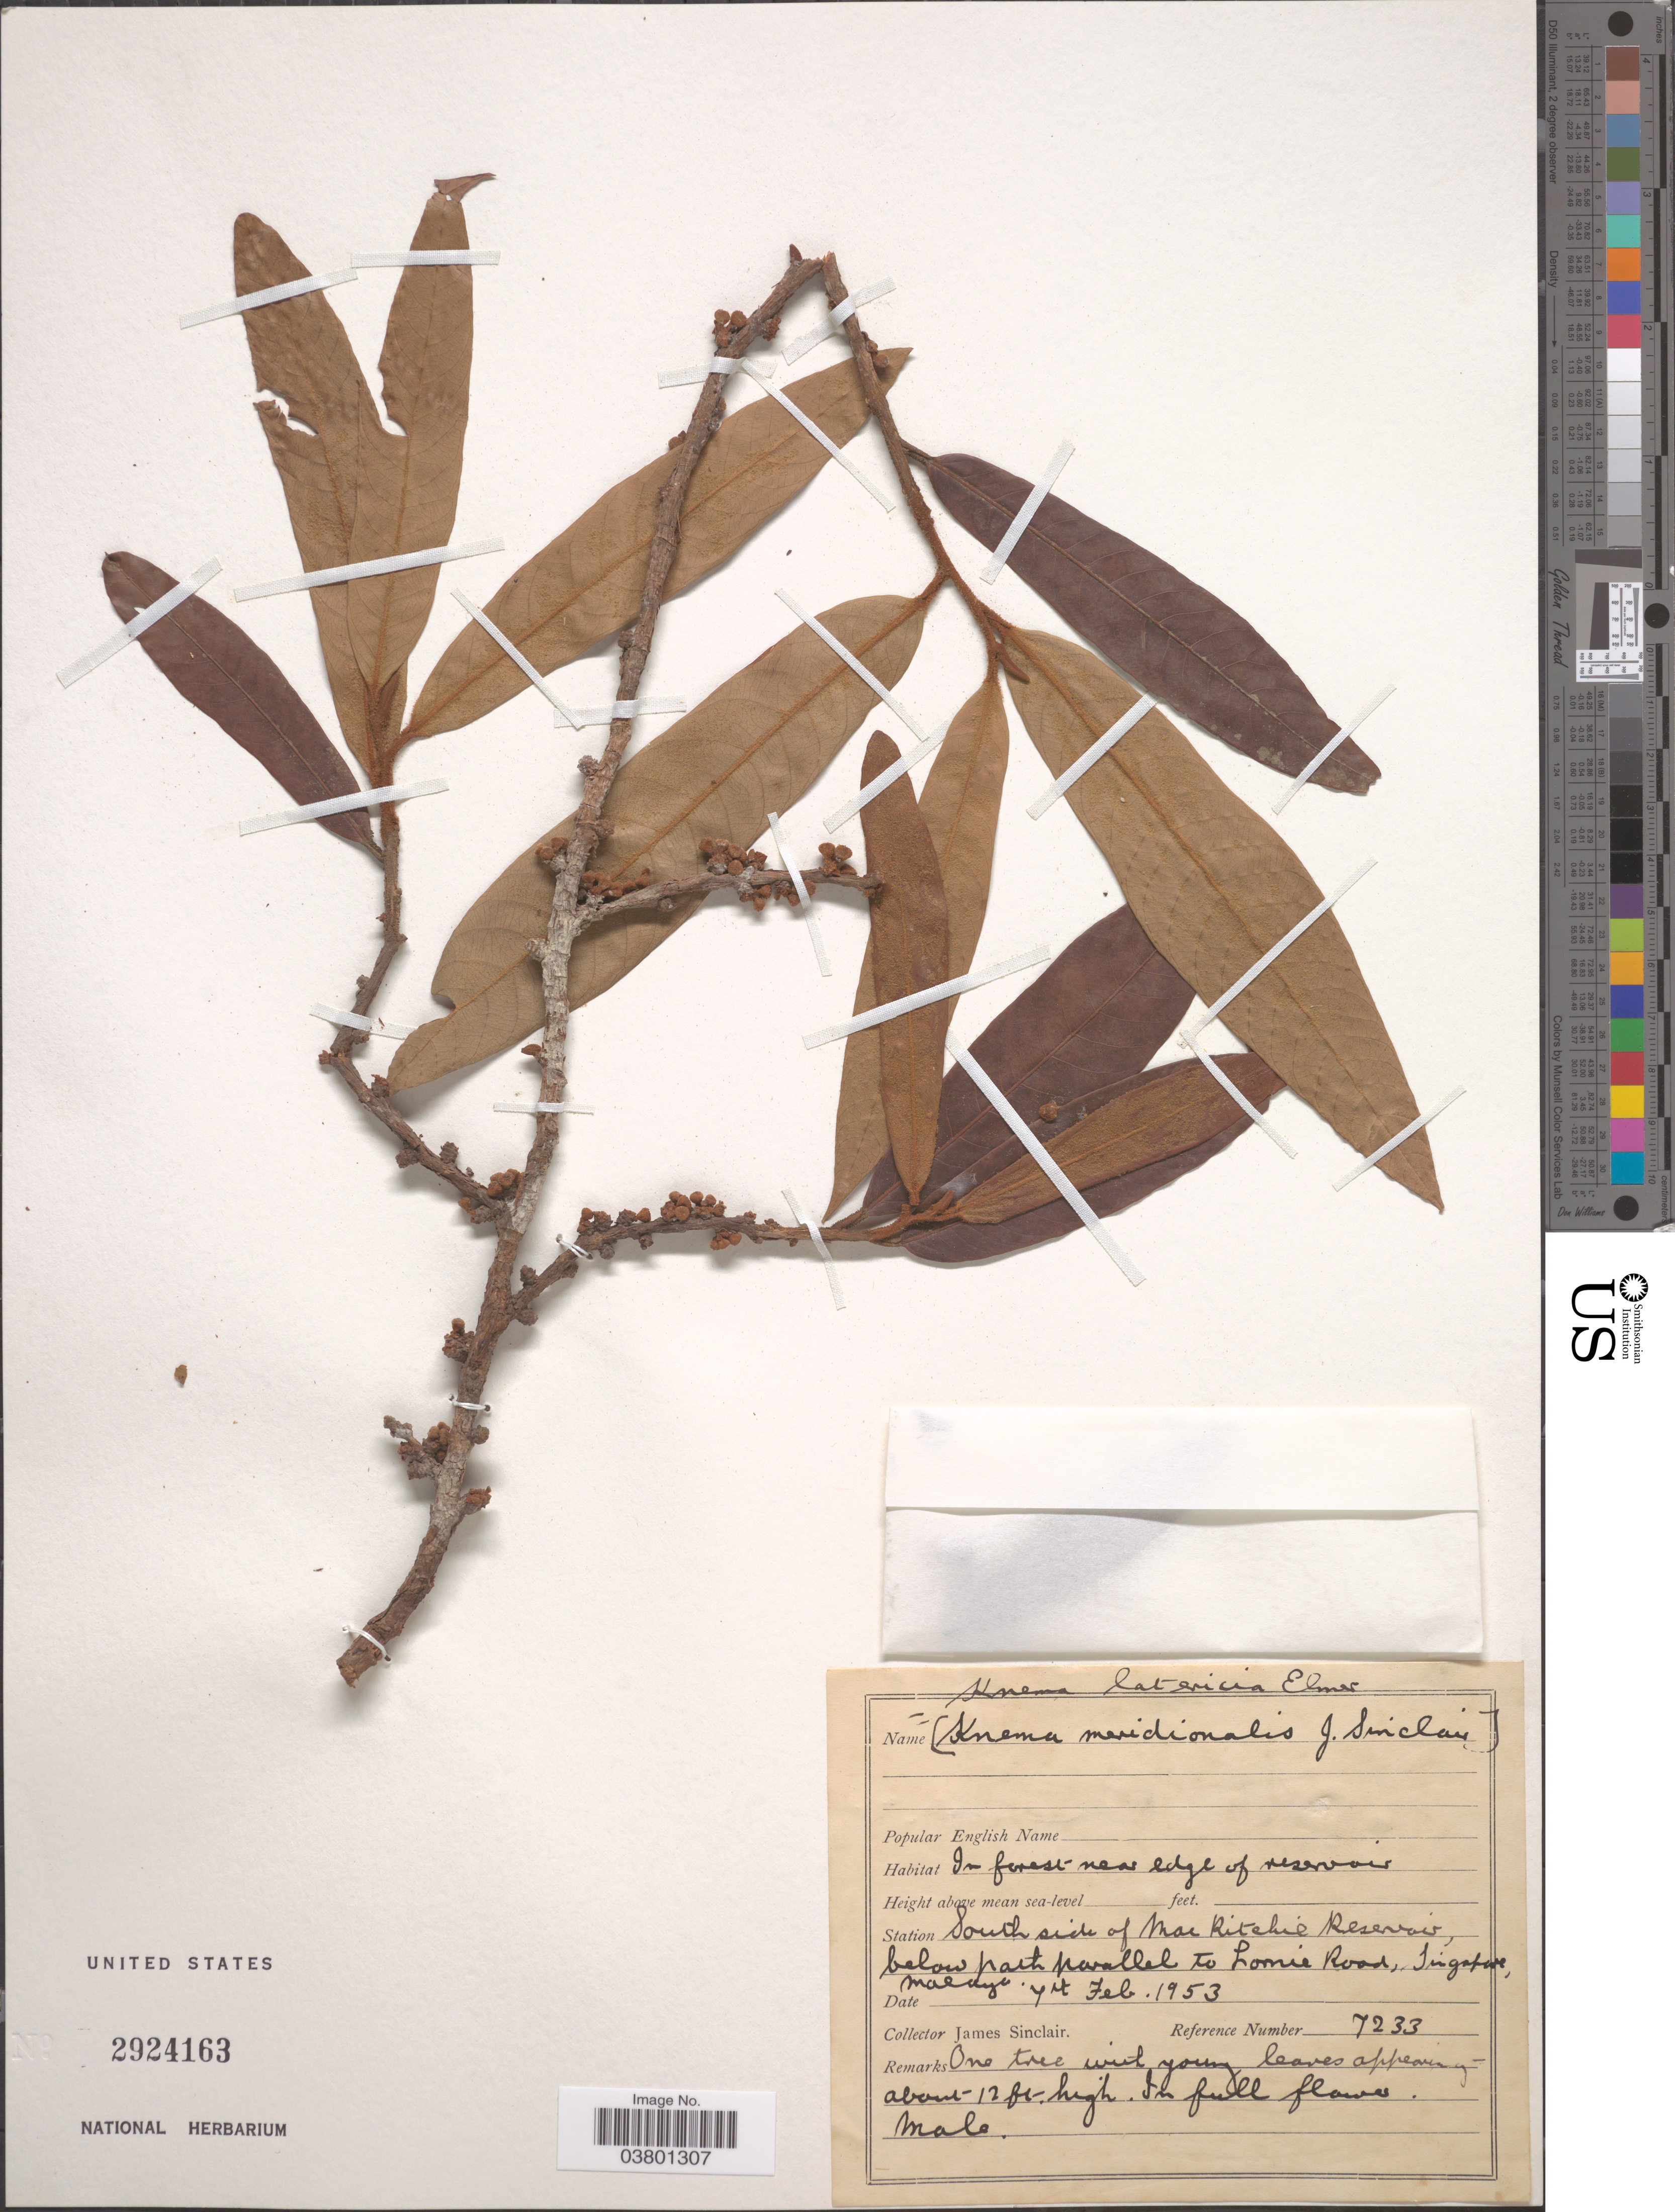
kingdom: Plantae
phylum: Tracheophyta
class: Magnoliopsida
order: Magnoliales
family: Myristicaceae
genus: Knema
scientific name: Knema latericia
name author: Elmer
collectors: J. Sinclair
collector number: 7233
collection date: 1953-02-07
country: Singapore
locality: Station South side of Mac Ritchie Reservoir, below path parallel to Lomie Road, Malaya.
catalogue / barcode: US 2924163